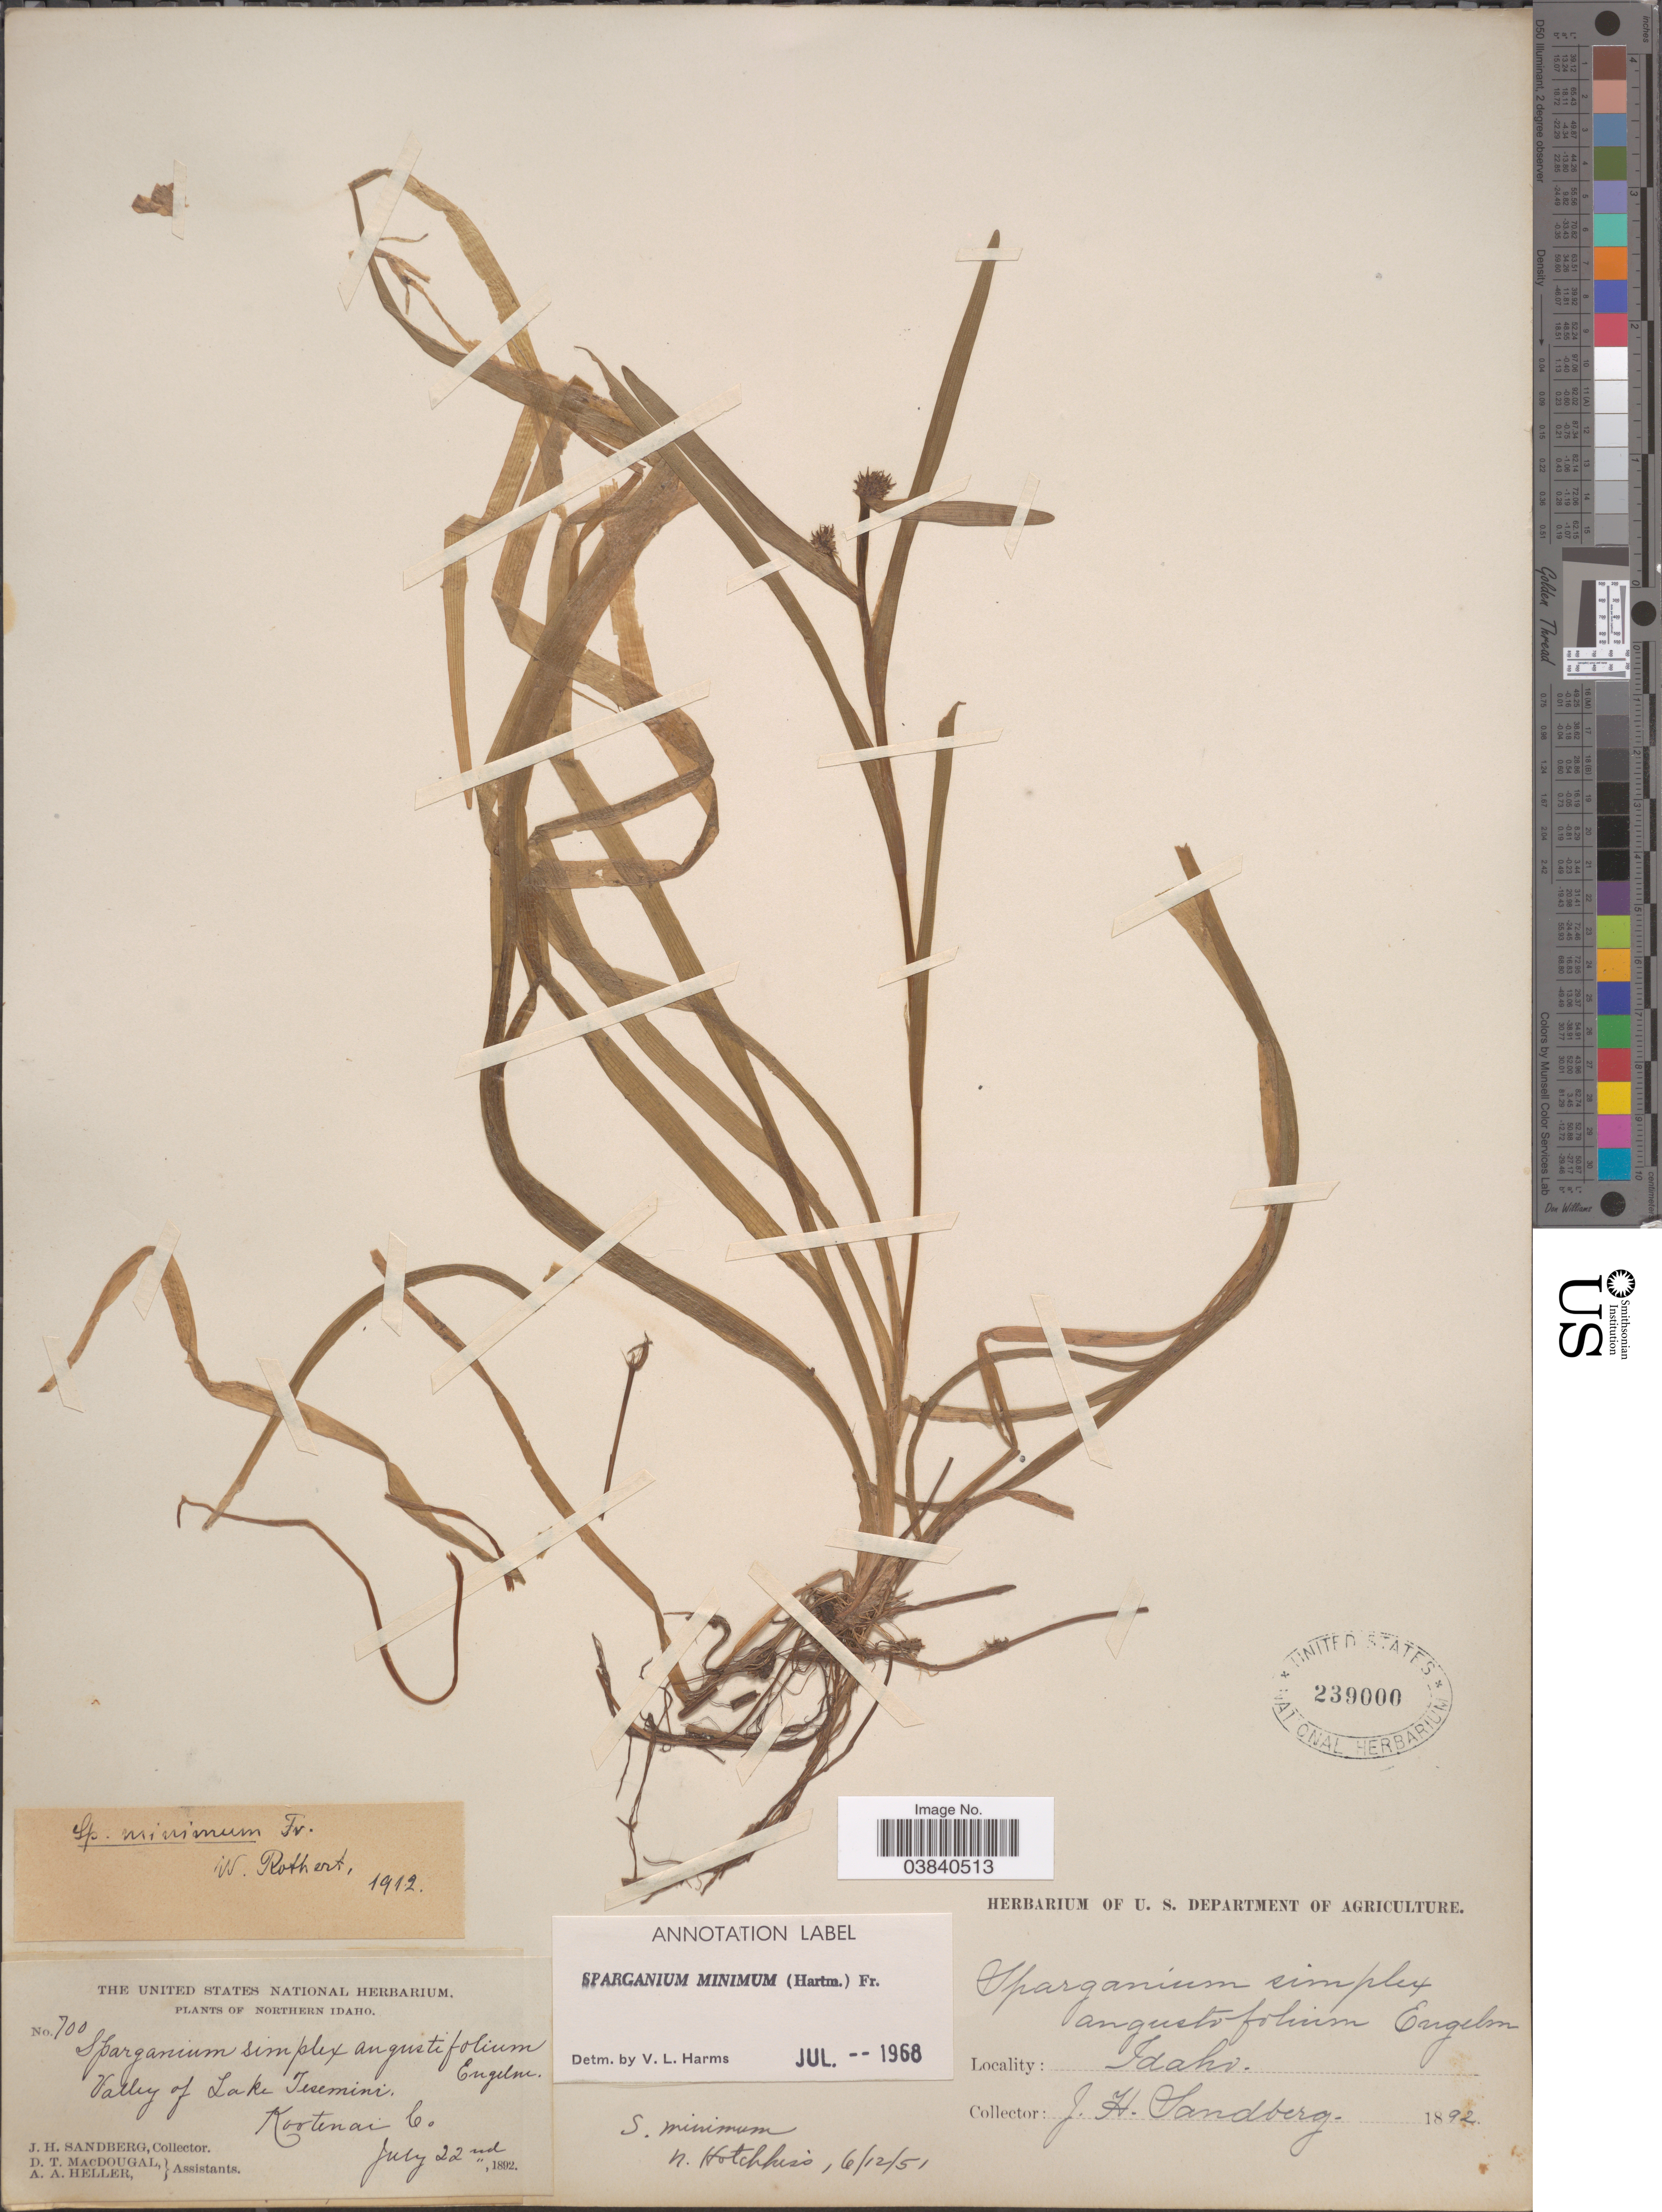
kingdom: Plantae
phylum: Tracheophyta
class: Liliopsida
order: Poales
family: Typhaceae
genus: Sparganium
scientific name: Sparganium minimum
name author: Wallr.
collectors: J. H. Sandberg, D. T. MacDougal & A. A. Heller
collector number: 700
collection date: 1892-07-22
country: United States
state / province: Idaho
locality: Northern Idaho. Valley of Lake Tesemini. Kootenai Co.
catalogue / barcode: US 239000